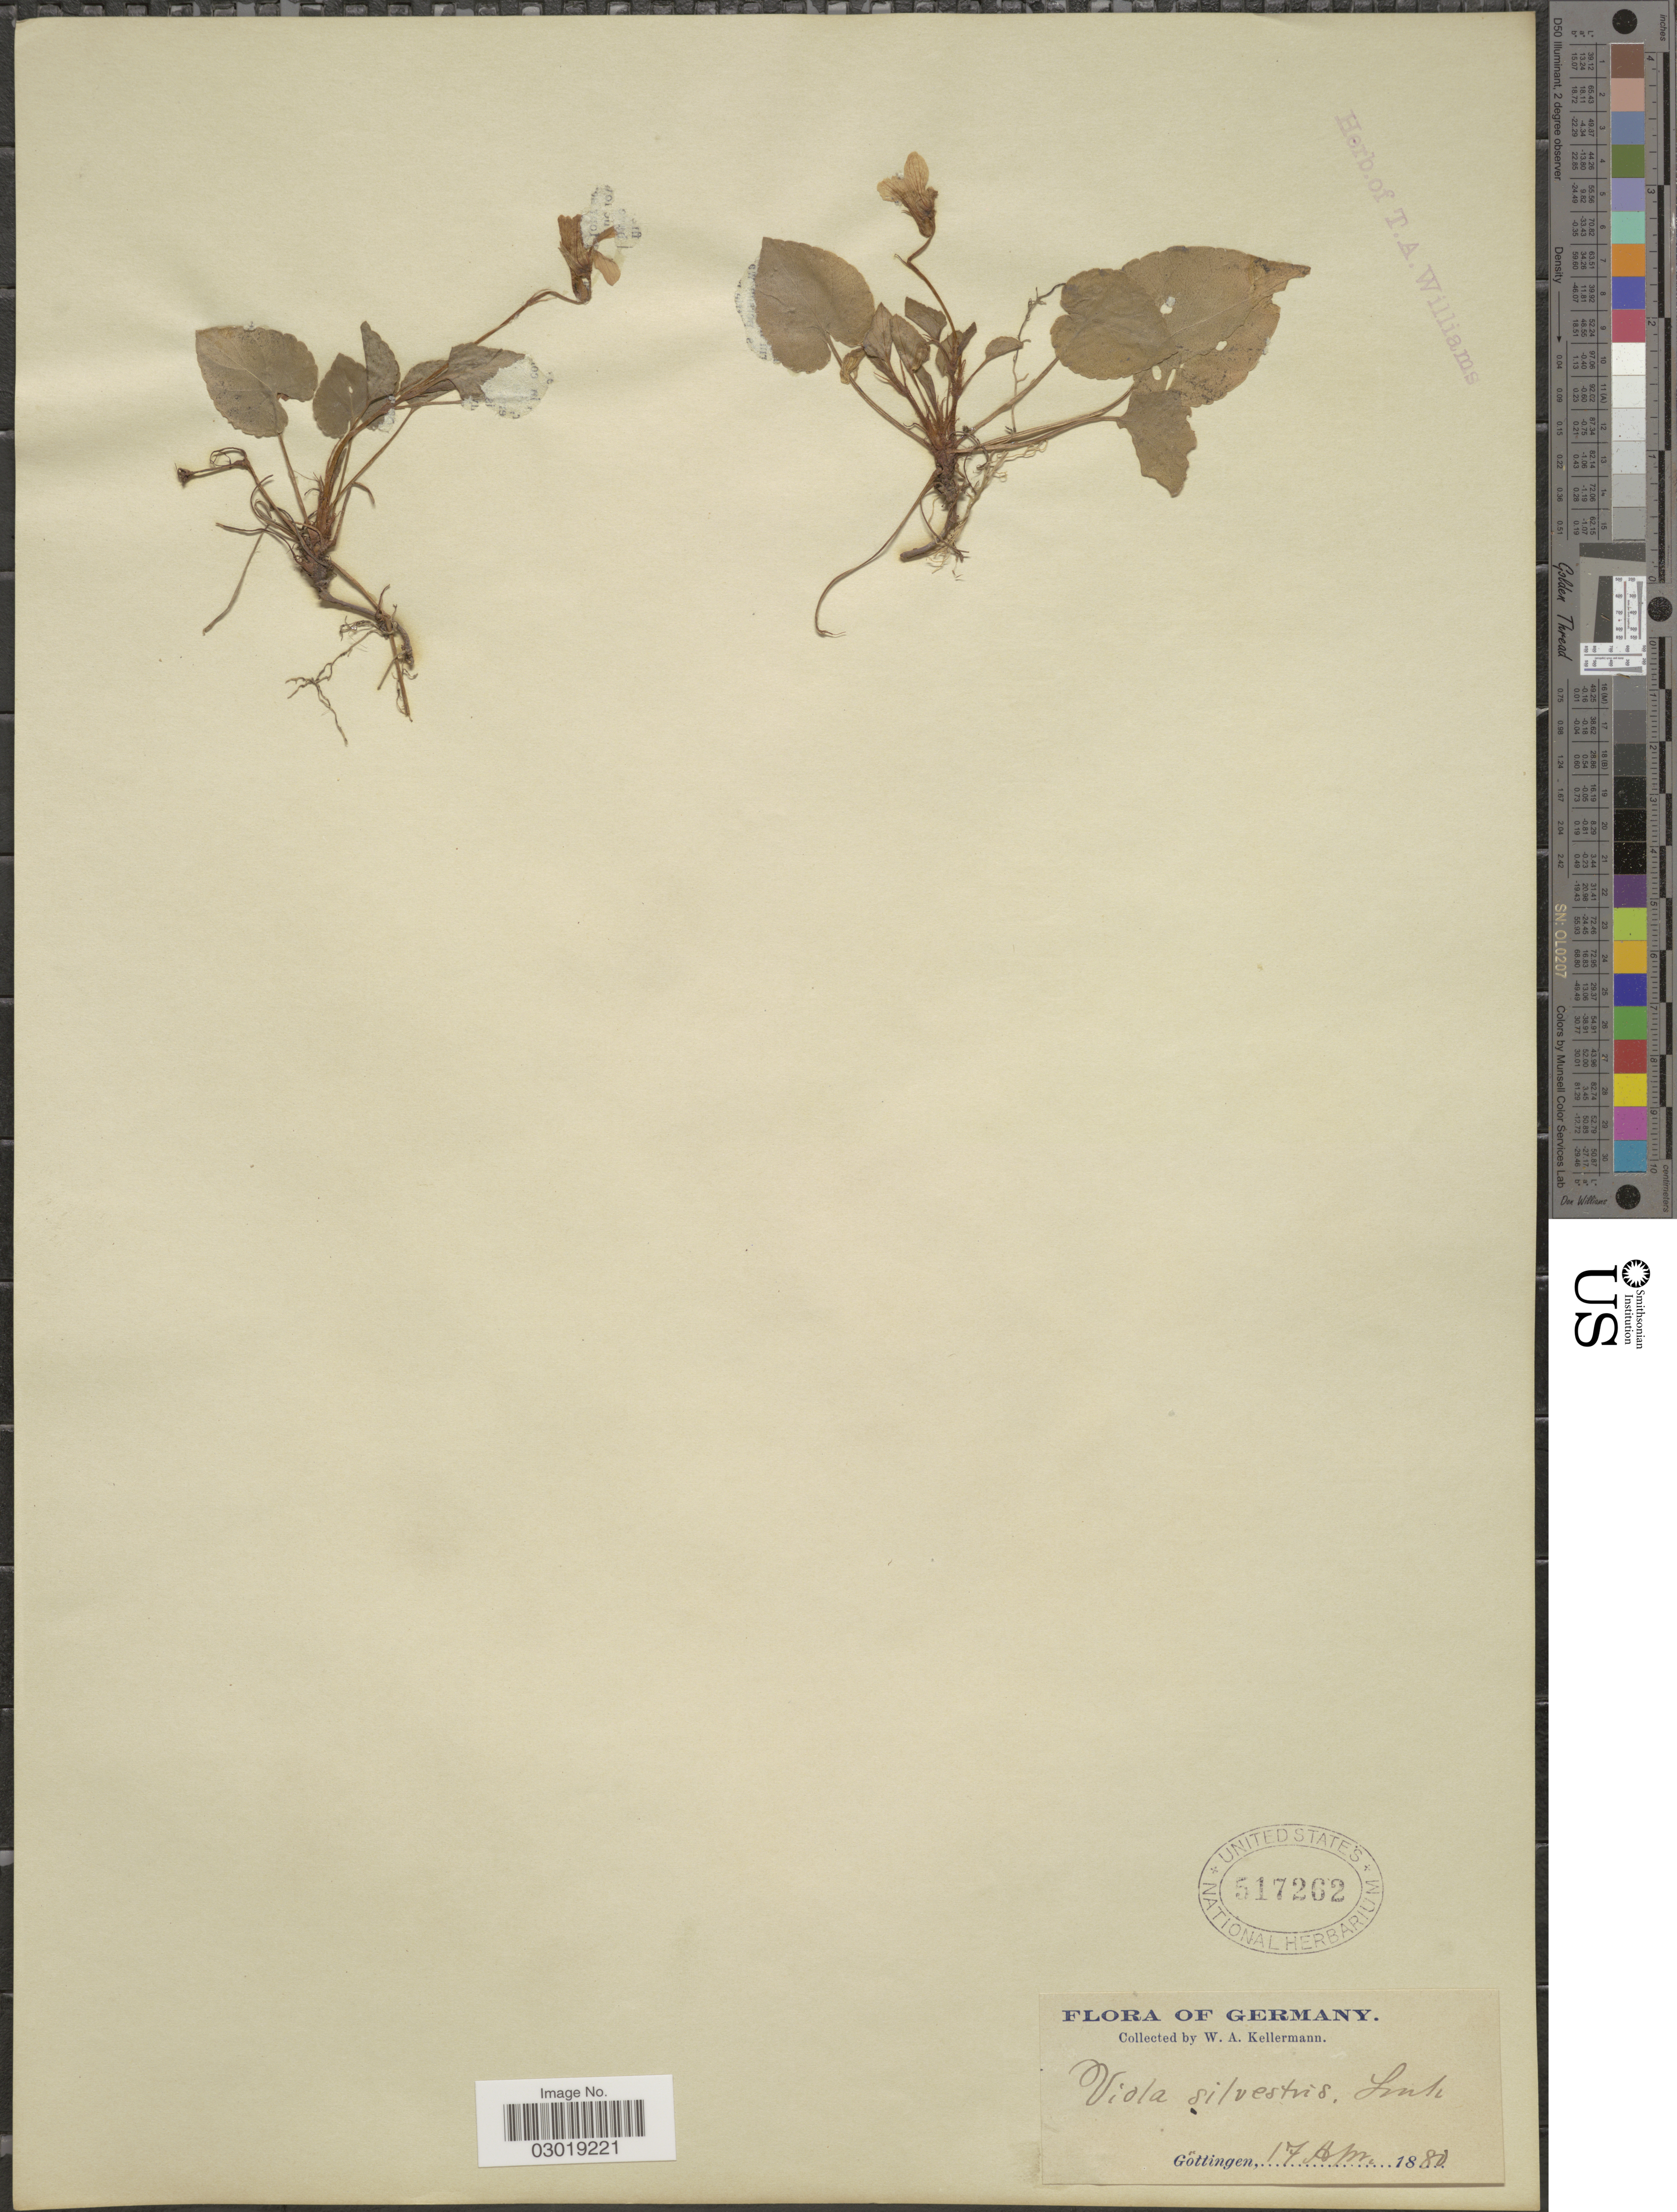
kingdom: Plantae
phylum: Tracheophyta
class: Magnoliopsida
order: Malpighiales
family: Violaceae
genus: Viola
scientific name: Viola sylvestris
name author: Lam.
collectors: W. A. Kellermann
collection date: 1880-04-17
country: Germany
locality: Gottingen.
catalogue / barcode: US 517262